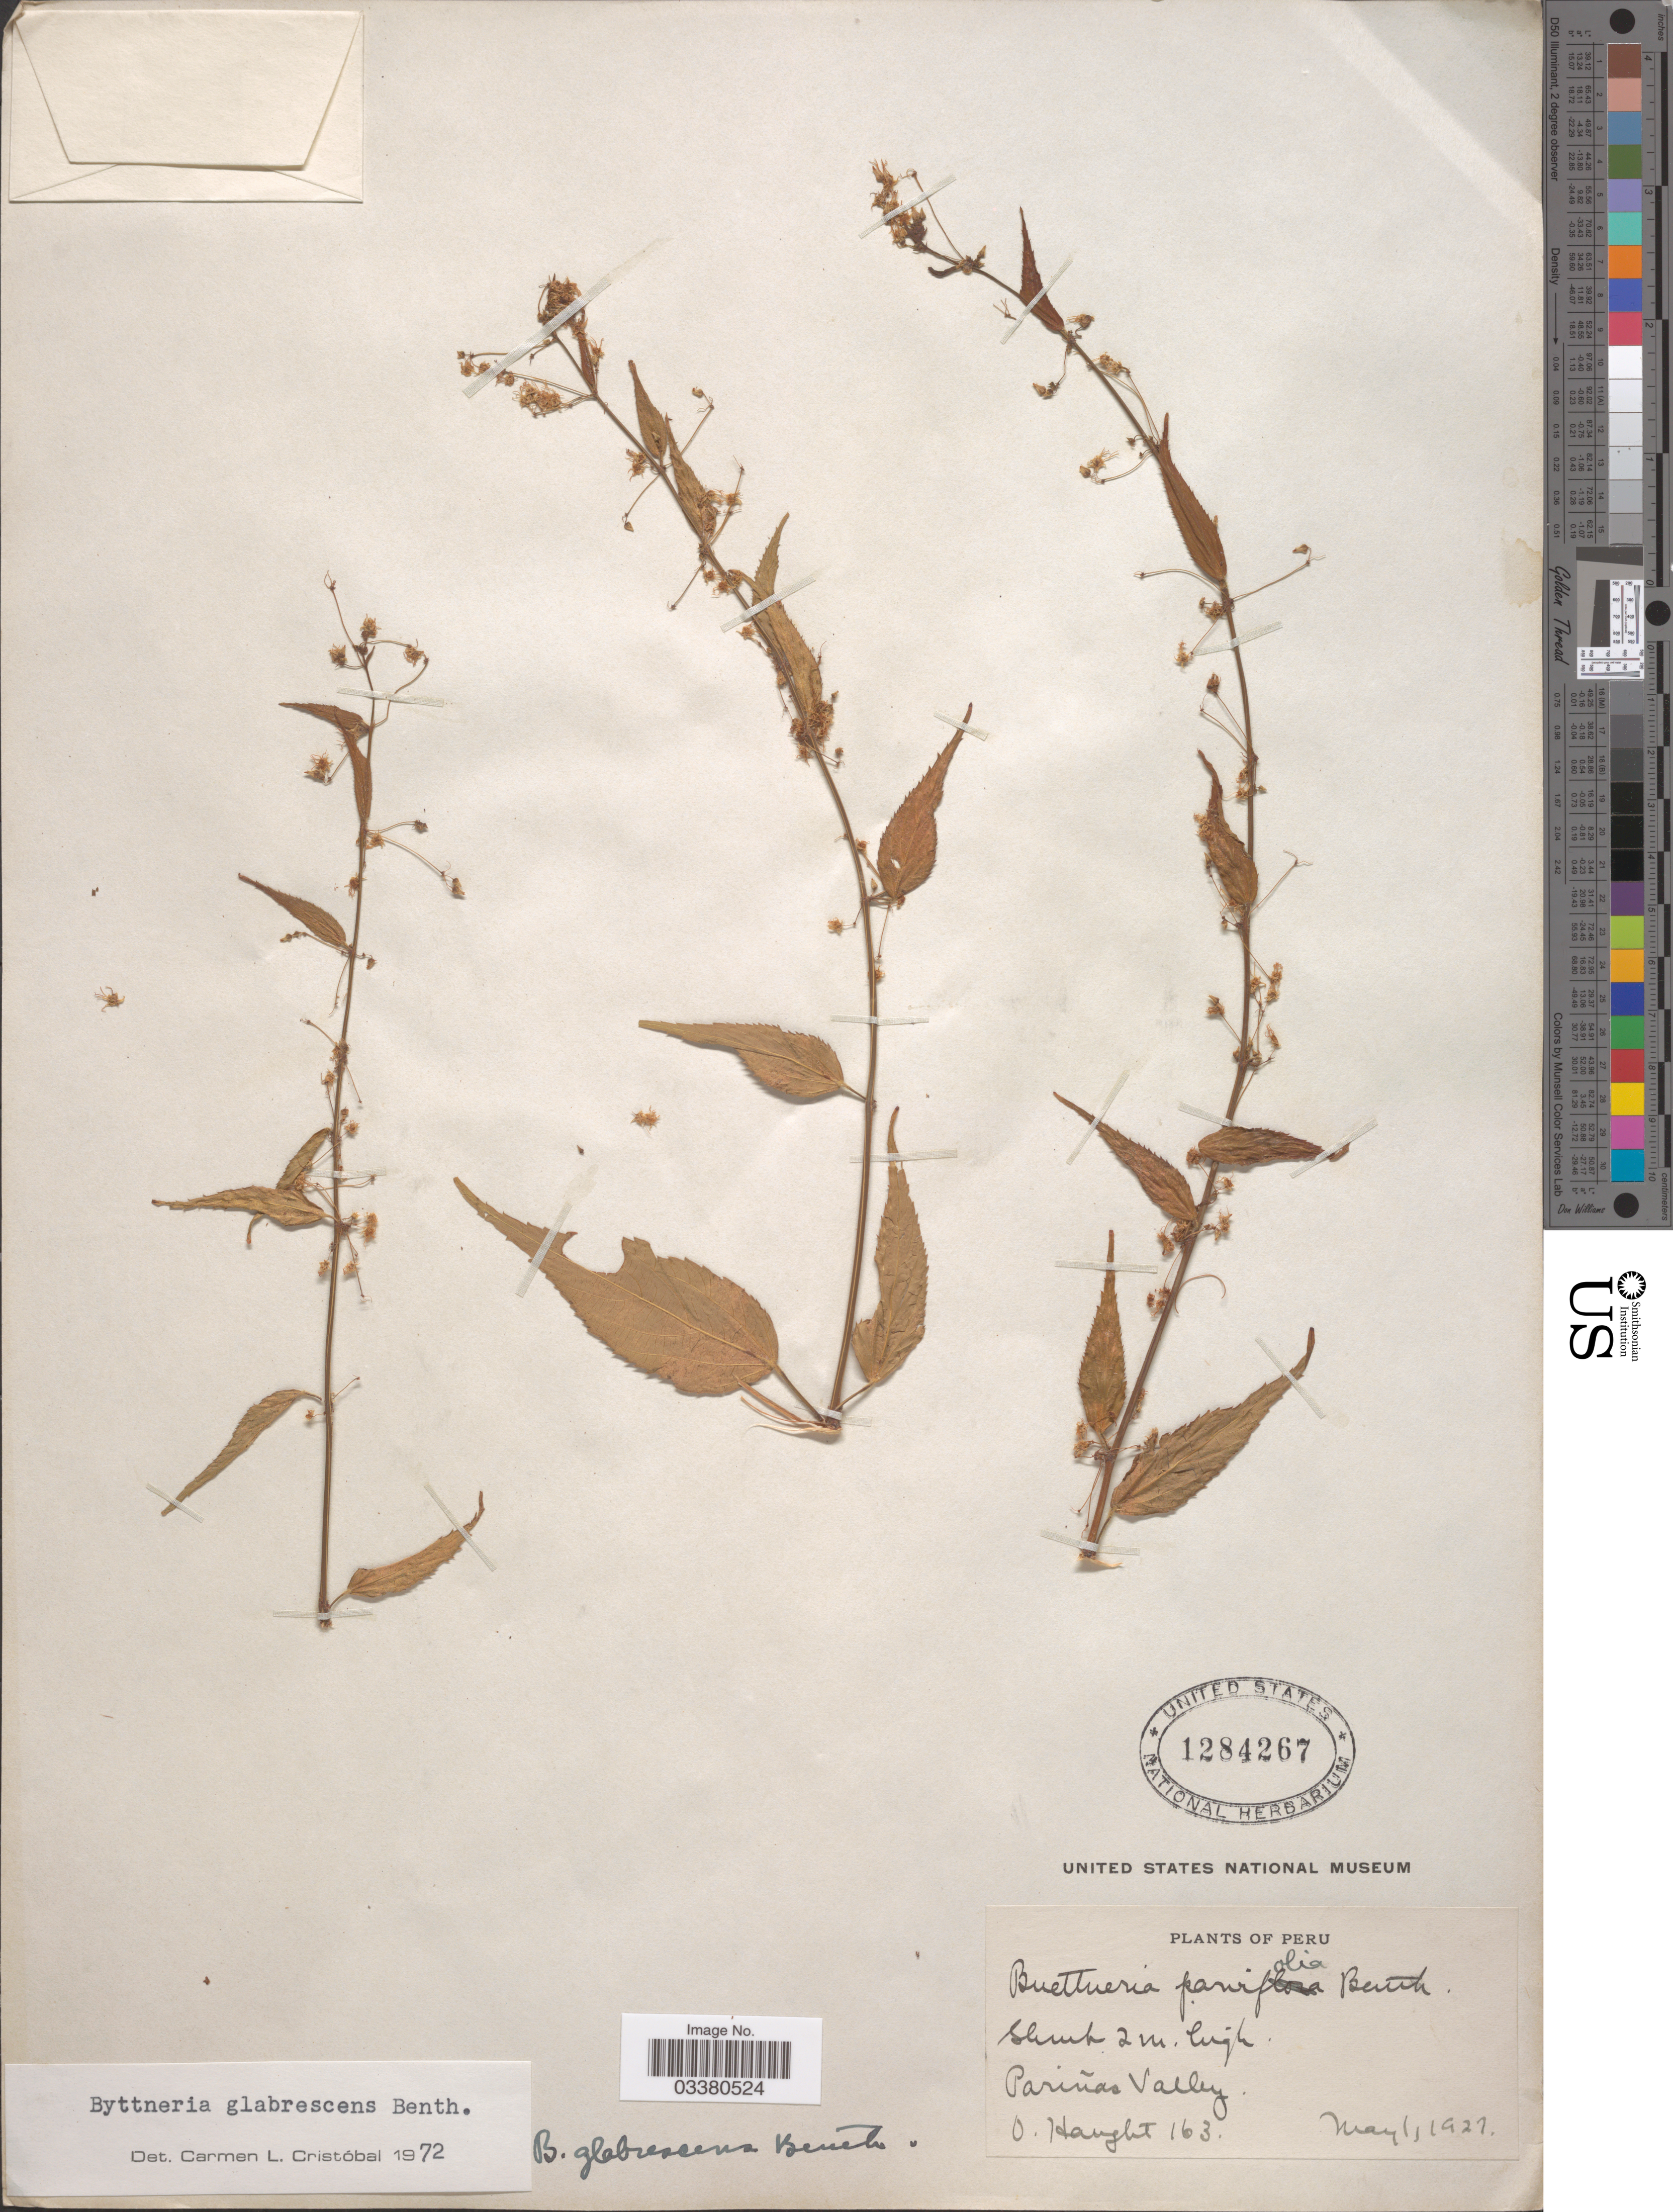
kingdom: Plantae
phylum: Tracheophyta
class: Magnoliopsida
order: Malvales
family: Malvaceae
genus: Byttneria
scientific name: Byttneria parviflora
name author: Benth.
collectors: O. Haught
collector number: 163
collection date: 1927-05-01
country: Peru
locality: Pariñas Valley.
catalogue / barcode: US 1284267